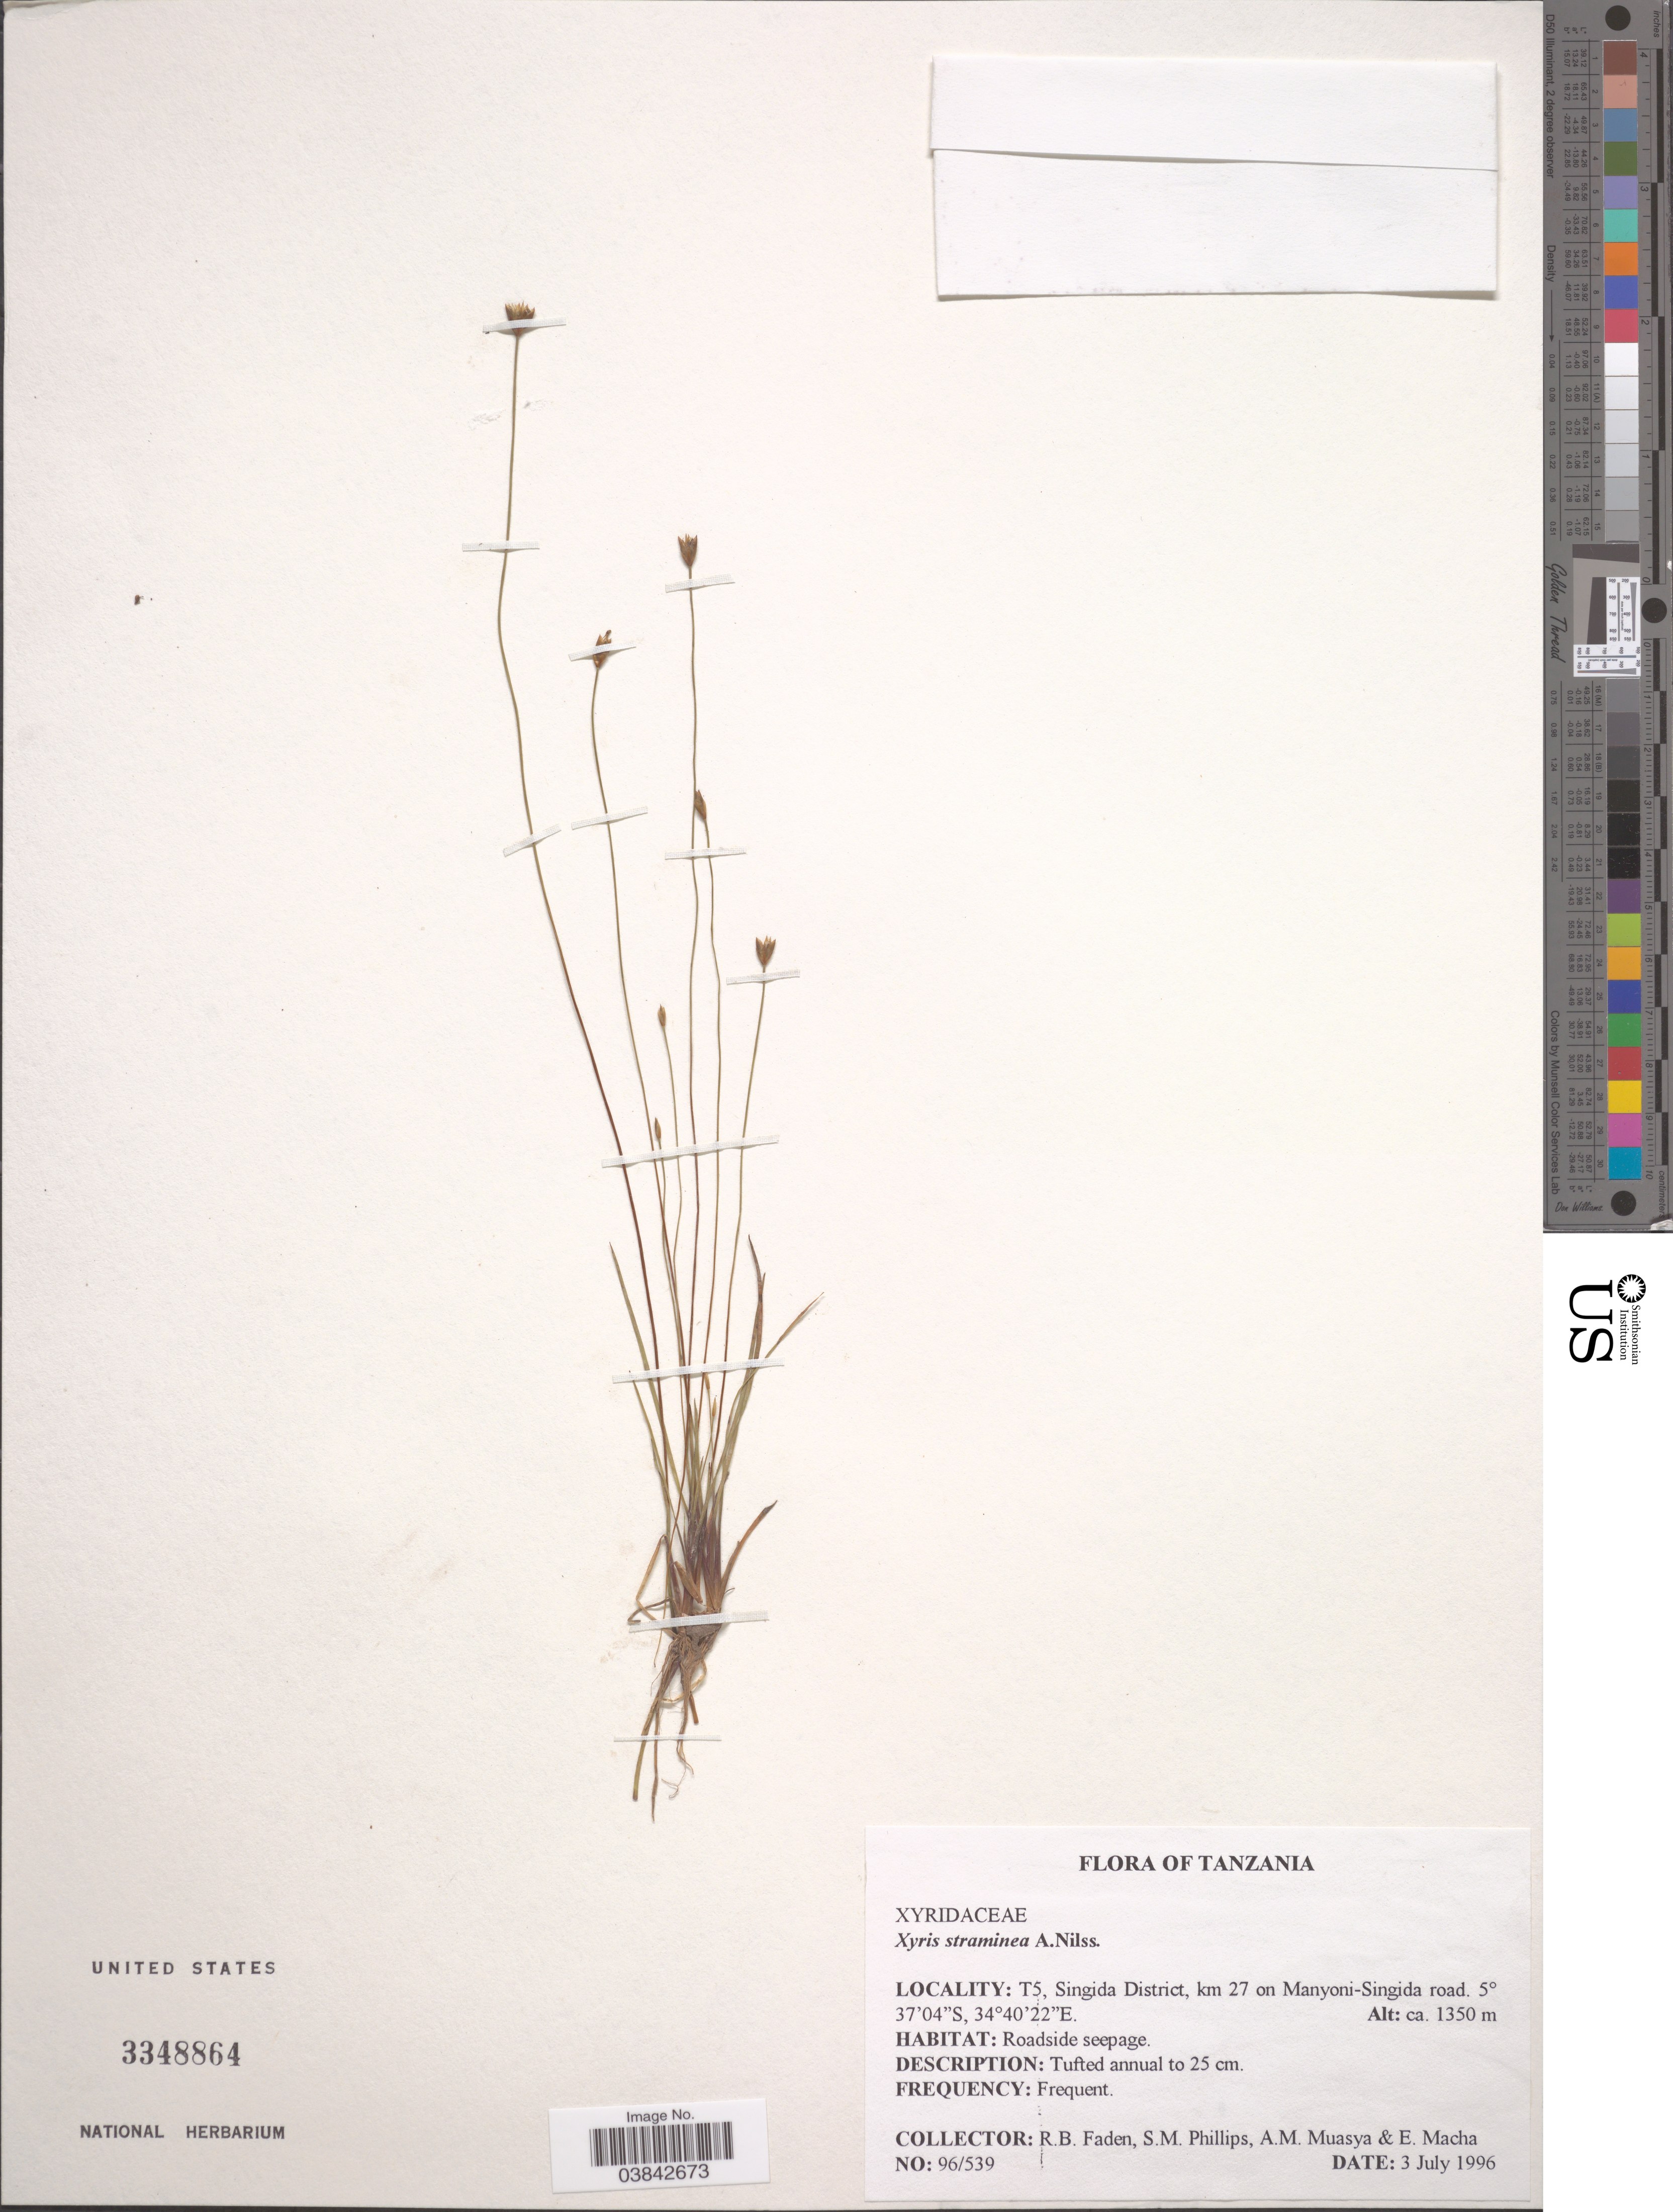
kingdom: Plantae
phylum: Tracheophyta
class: Liliopsida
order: Poales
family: Xyridaceae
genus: Xyris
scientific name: Xyris straminea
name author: Nilsson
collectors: R. B. Faden, S. M. Phillips, A. Muasya & E. Macha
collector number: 96/539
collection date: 1996-07-03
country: Tanzania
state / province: Singida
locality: T5, Singida District, km 27 on Manyoni-Singida road.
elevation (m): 1350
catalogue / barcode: US 3348864